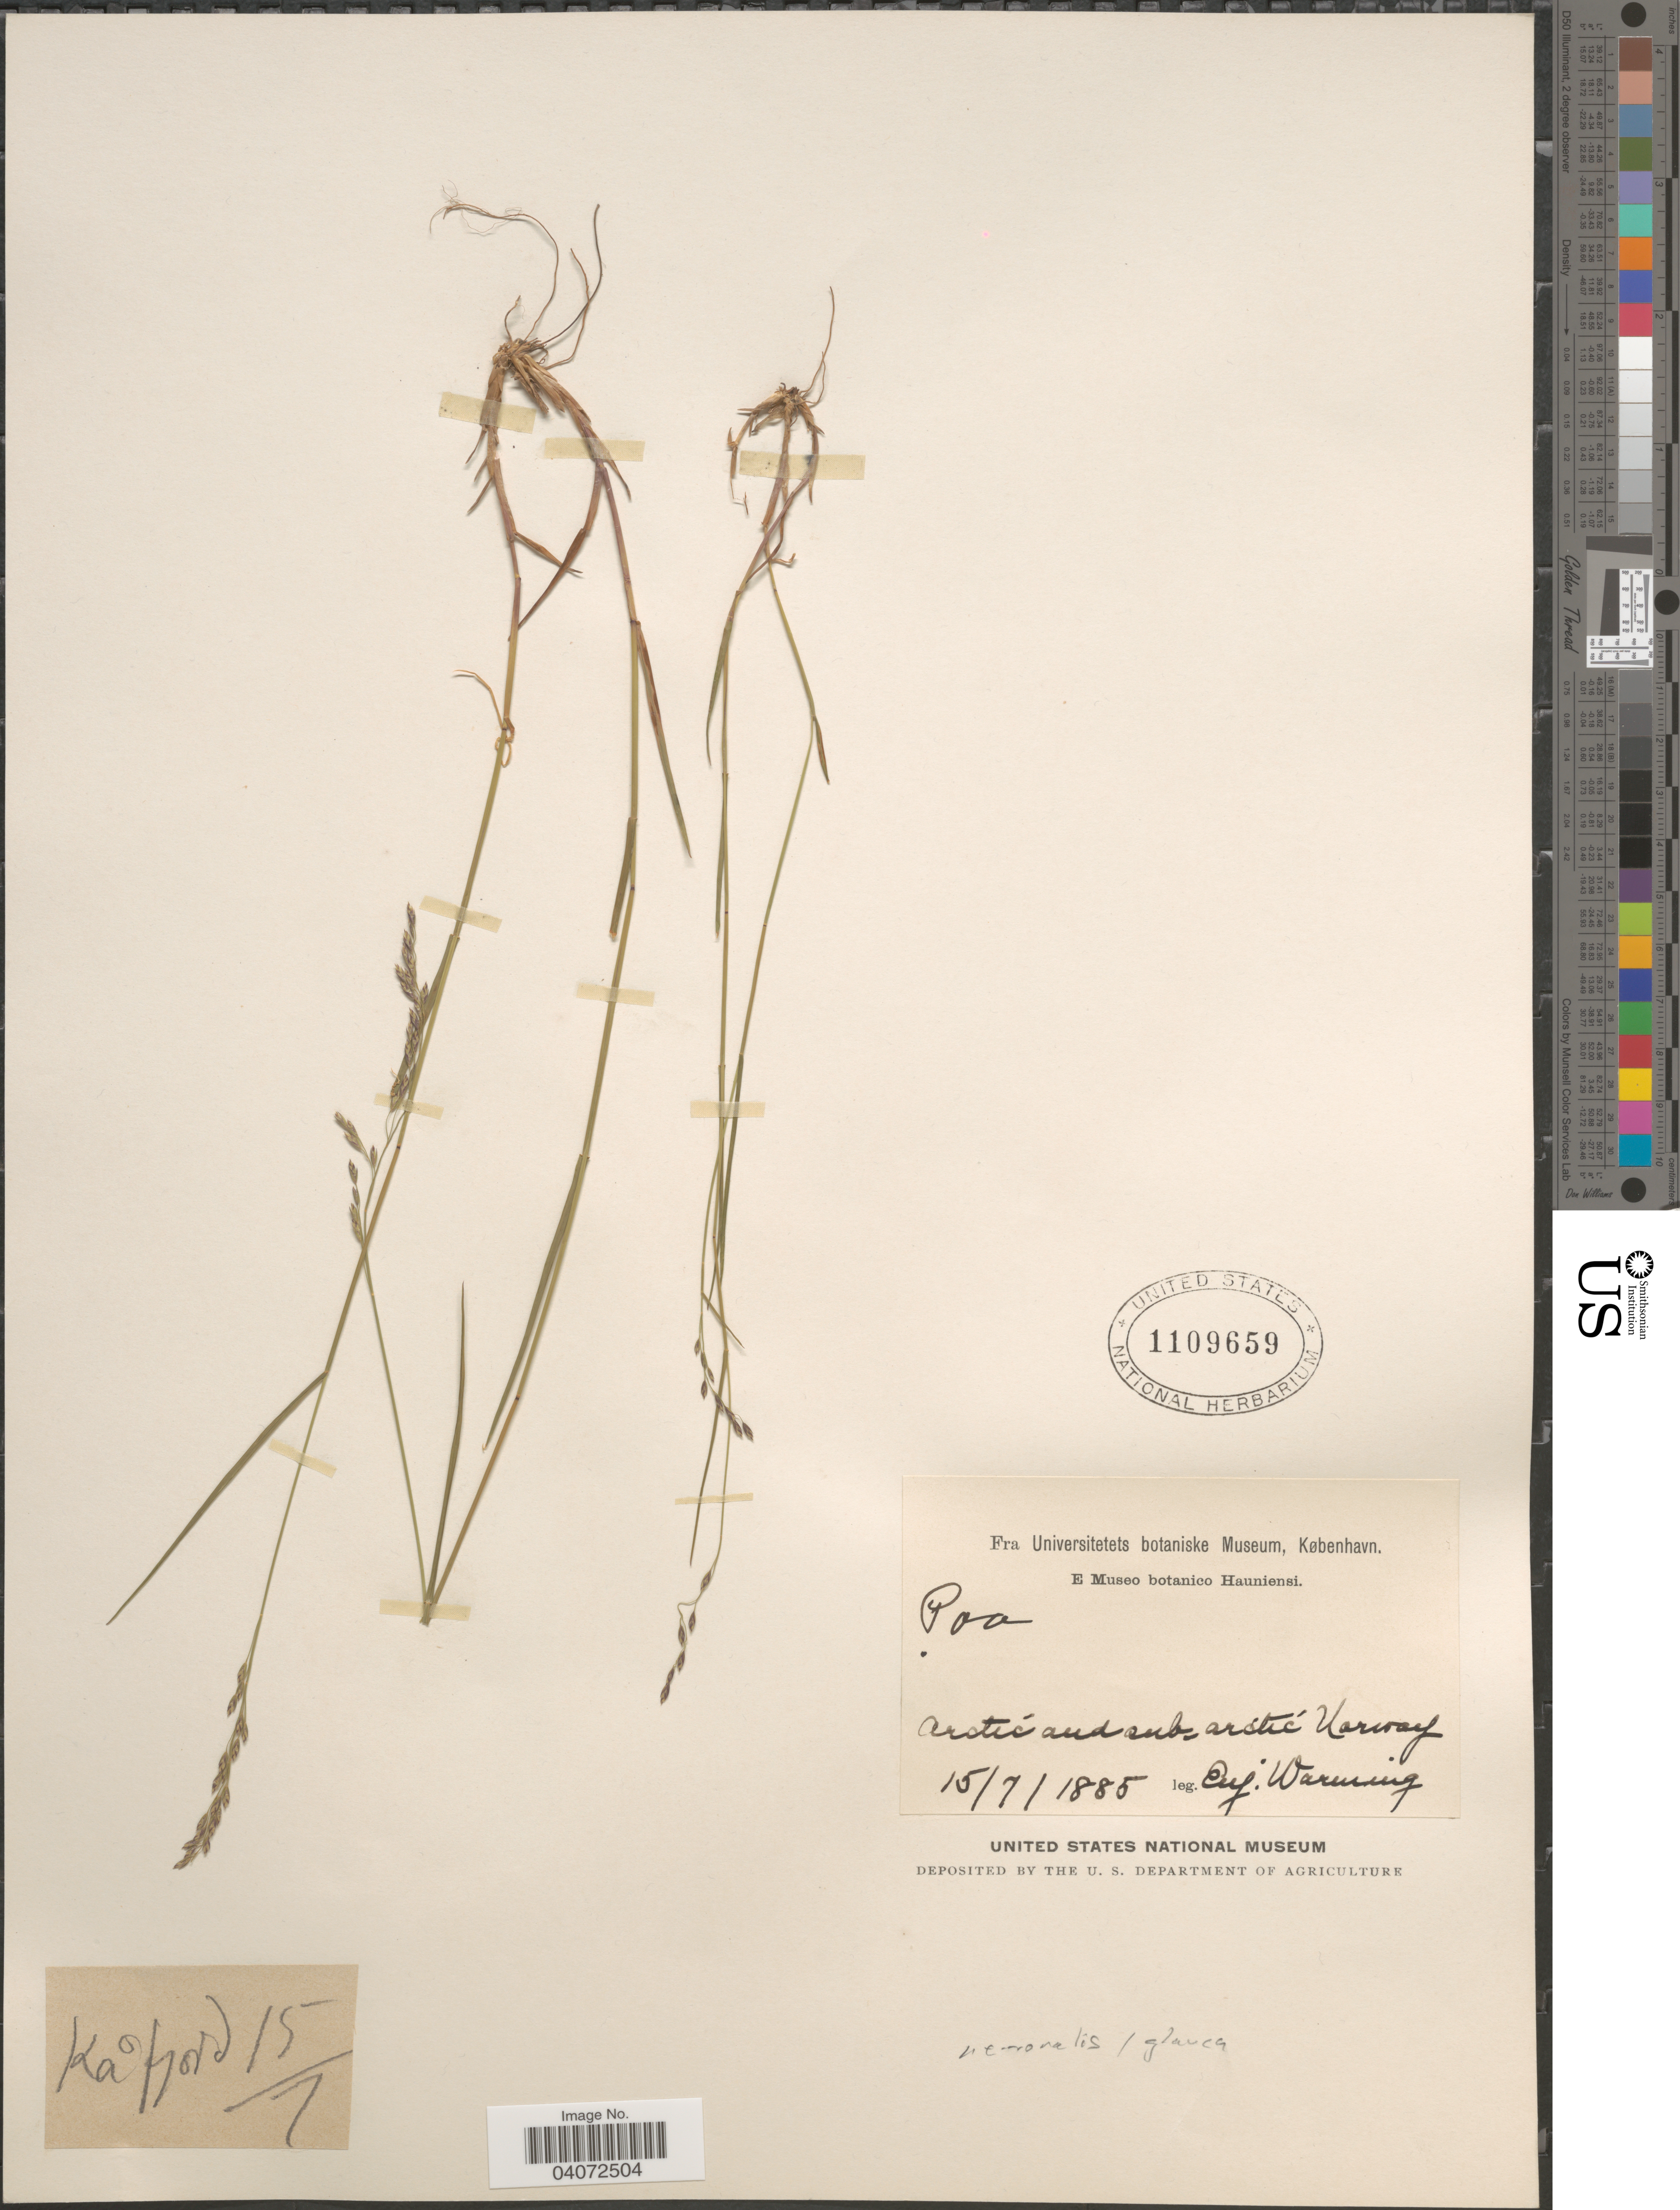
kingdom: Plantae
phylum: Tracheophyta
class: Liliopsida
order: Poales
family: Poaceae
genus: Poa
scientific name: Poa nemoralis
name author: L.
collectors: E. Warming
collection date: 1885-07-15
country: Norway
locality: Arctic and sub-arctic Norway.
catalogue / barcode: US 1109659